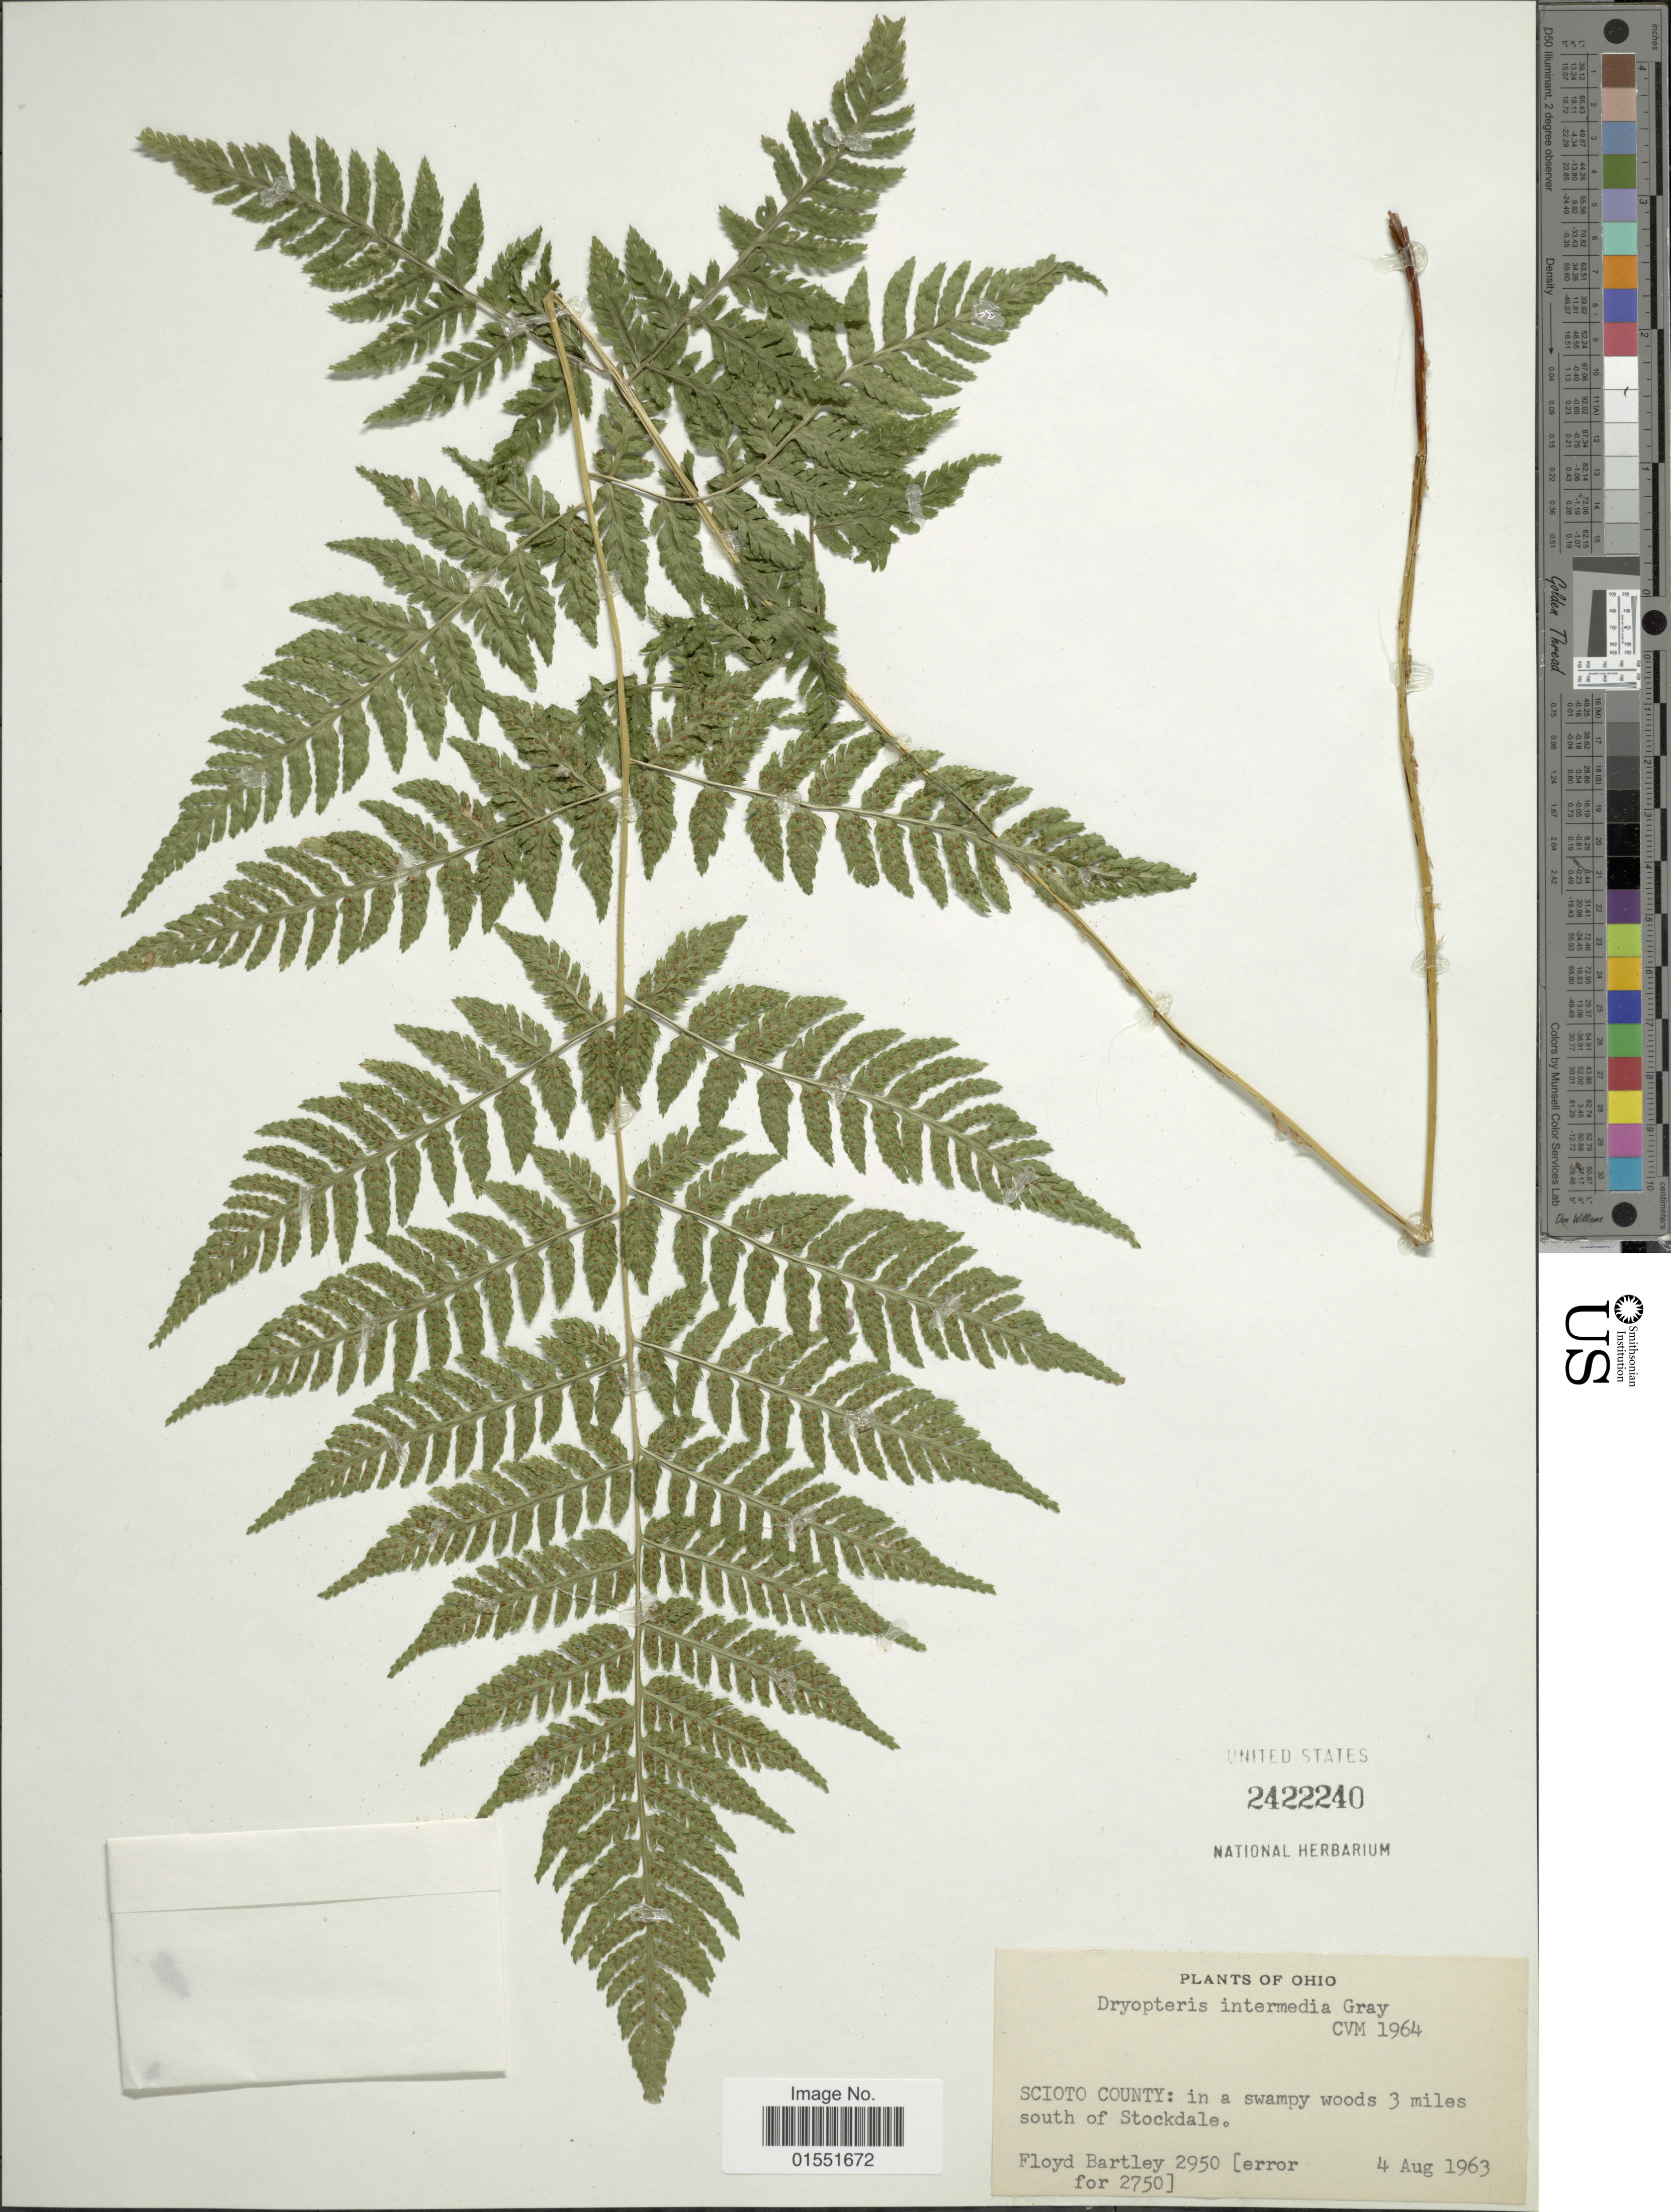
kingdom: Plantae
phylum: Tracheophyta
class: Polypodiopsida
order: Polypodiales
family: Dryopteridaceae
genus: Dryopteris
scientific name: Dryopteris intermedia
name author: (Muhl.) A. Gray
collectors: F. Bartley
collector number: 2950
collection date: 1963-08-04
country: United States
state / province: Ohio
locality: Scioto County: in a swampy woods 3 miles south of Stockdale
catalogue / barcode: US 2422240